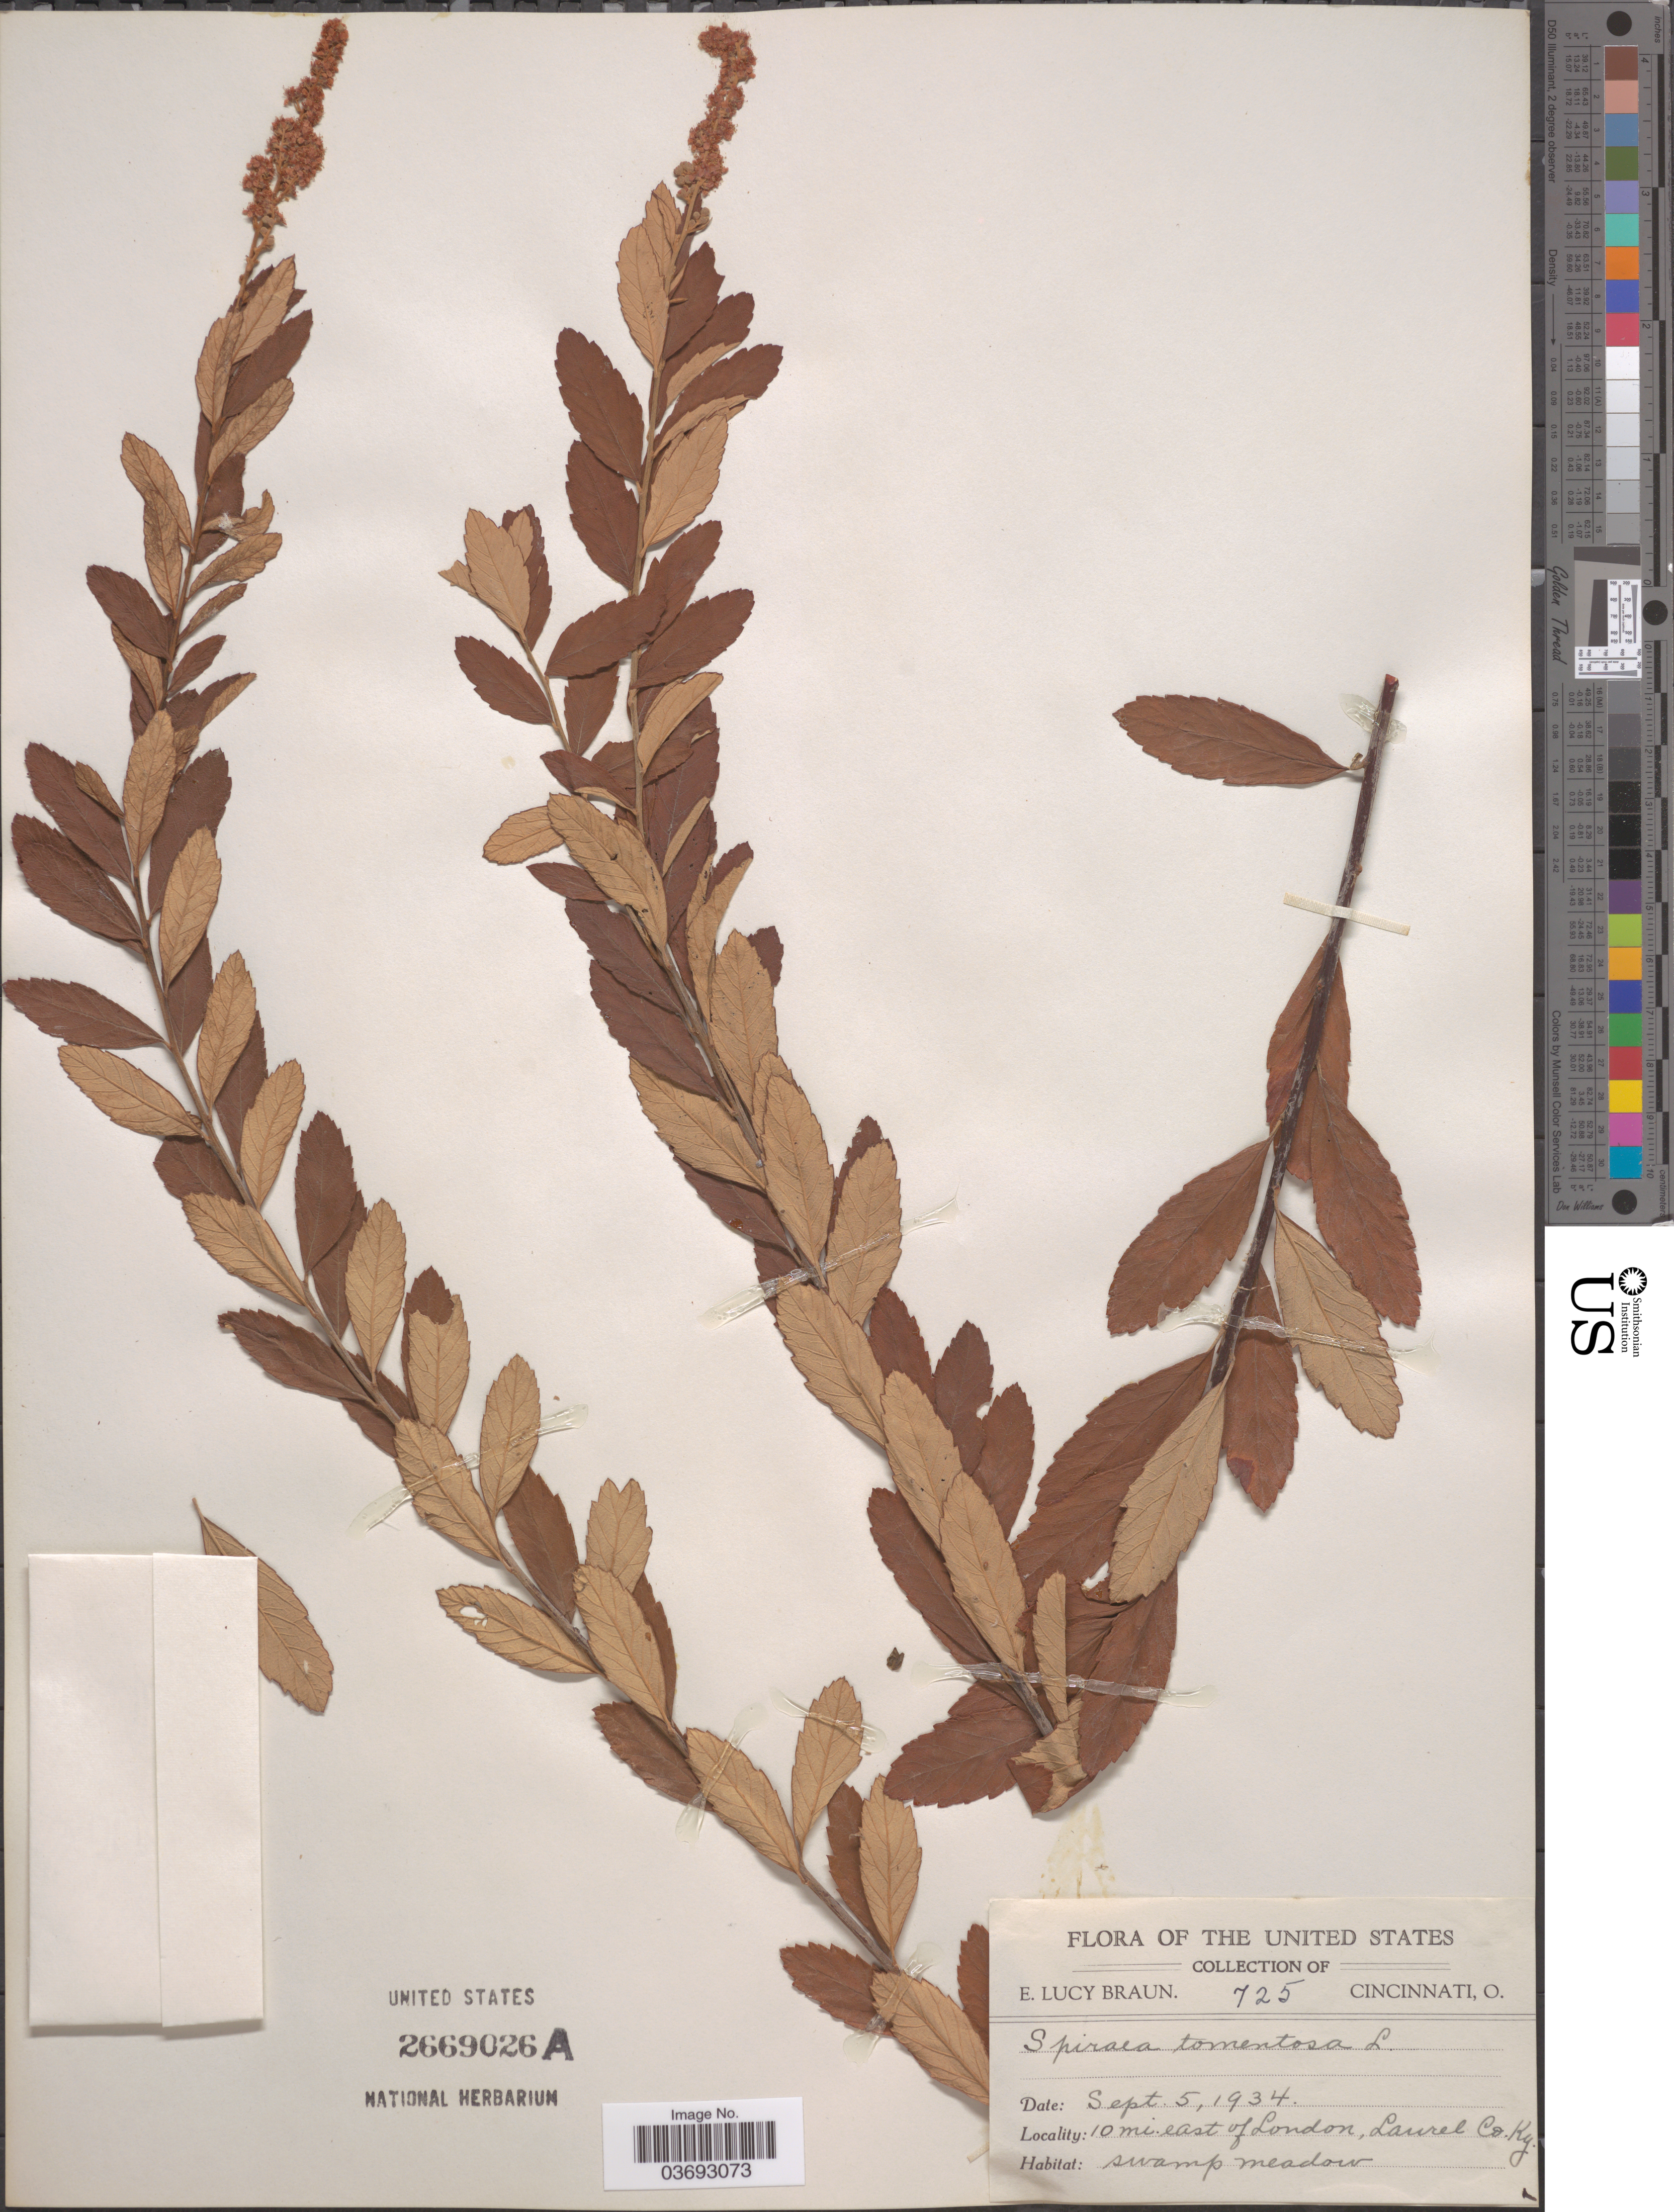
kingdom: Plantae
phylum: Tracheophyta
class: Magnoliopsida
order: Rosales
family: Rosaceae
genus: Spiraea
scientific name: Spiraea tomentosa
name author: L.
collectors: E. L. Braun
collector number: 725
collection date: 1934-09-05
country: United States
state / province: Kentucky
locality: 10 mi. east of London, Laurel Co.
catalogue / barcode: US 2669026A